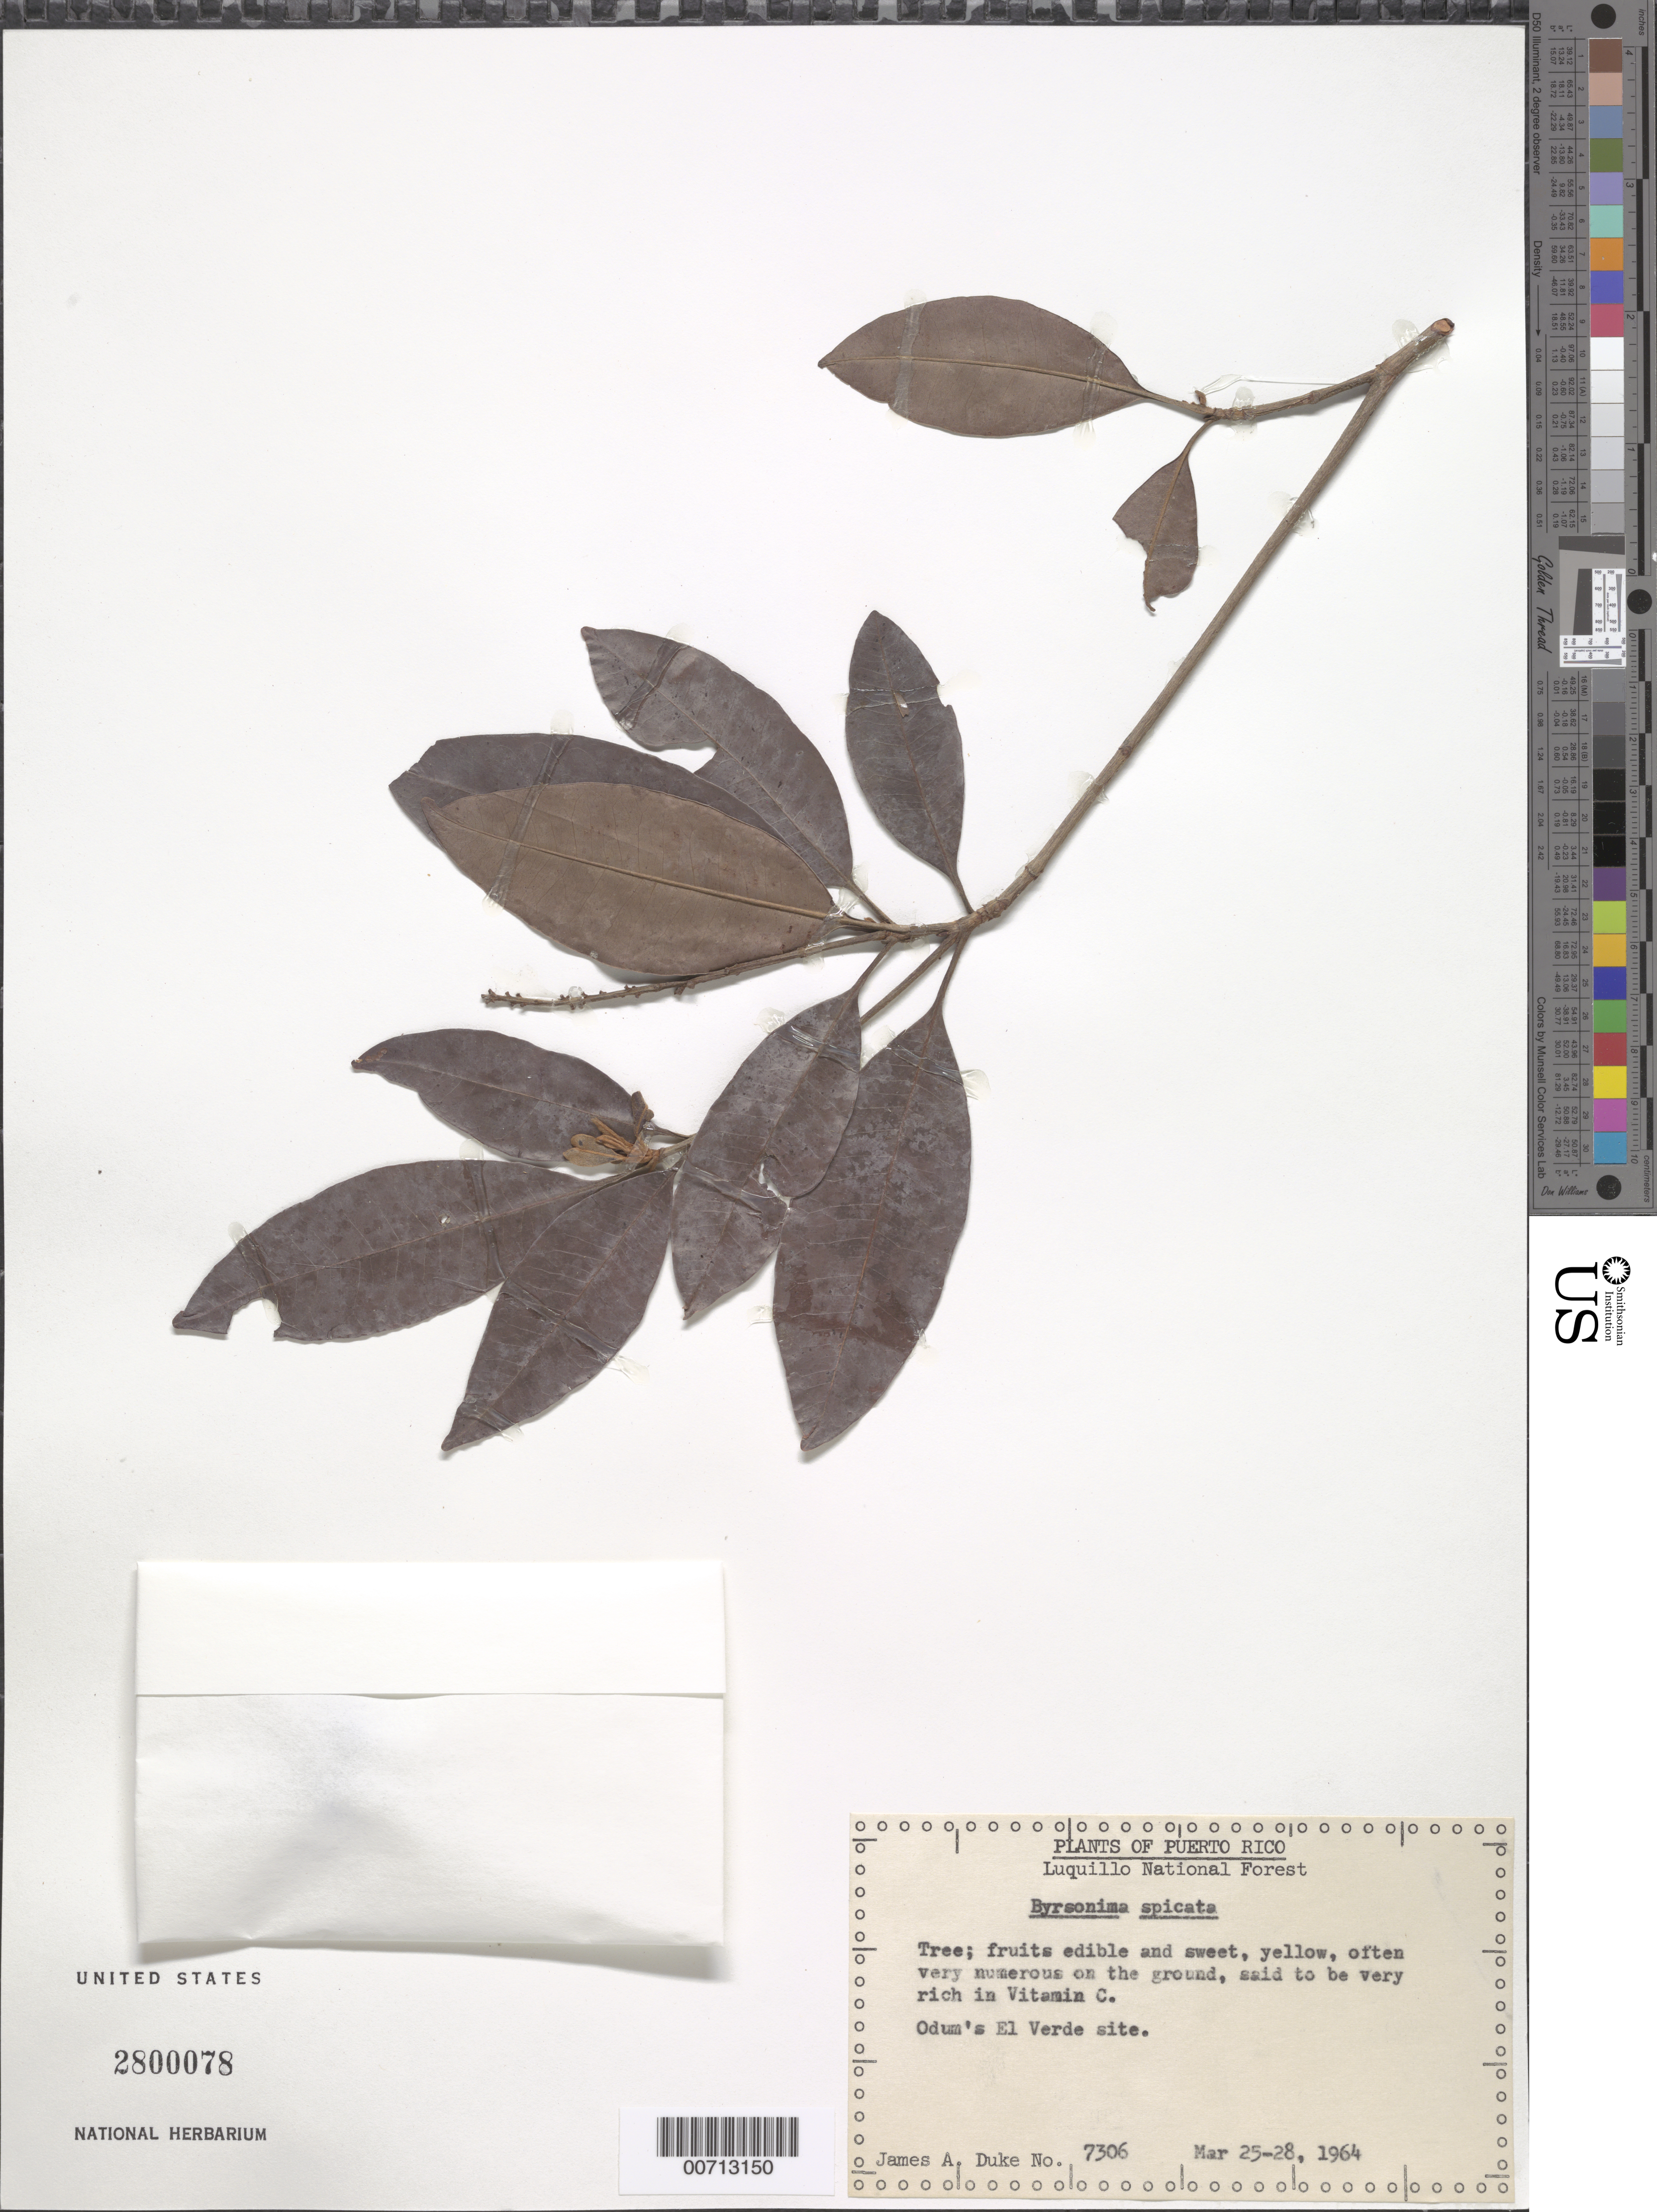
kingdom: Plantae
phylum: Tracheophyta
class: Magnoliopsida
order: Malpighiales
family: Malpighiaceae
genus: Byrsonima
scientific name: Byrsonima spicata (Cav.) DC.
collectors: J. A. Duke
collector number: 7306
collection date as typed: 25 Mar 1964 to 28 Mar 1964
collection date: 1964-03-25/1964-03-28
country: Puerto Rico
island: Greater Antilles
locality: Luquillo Natl. Forest, Odum's El Verde site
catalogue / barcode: US 2800078